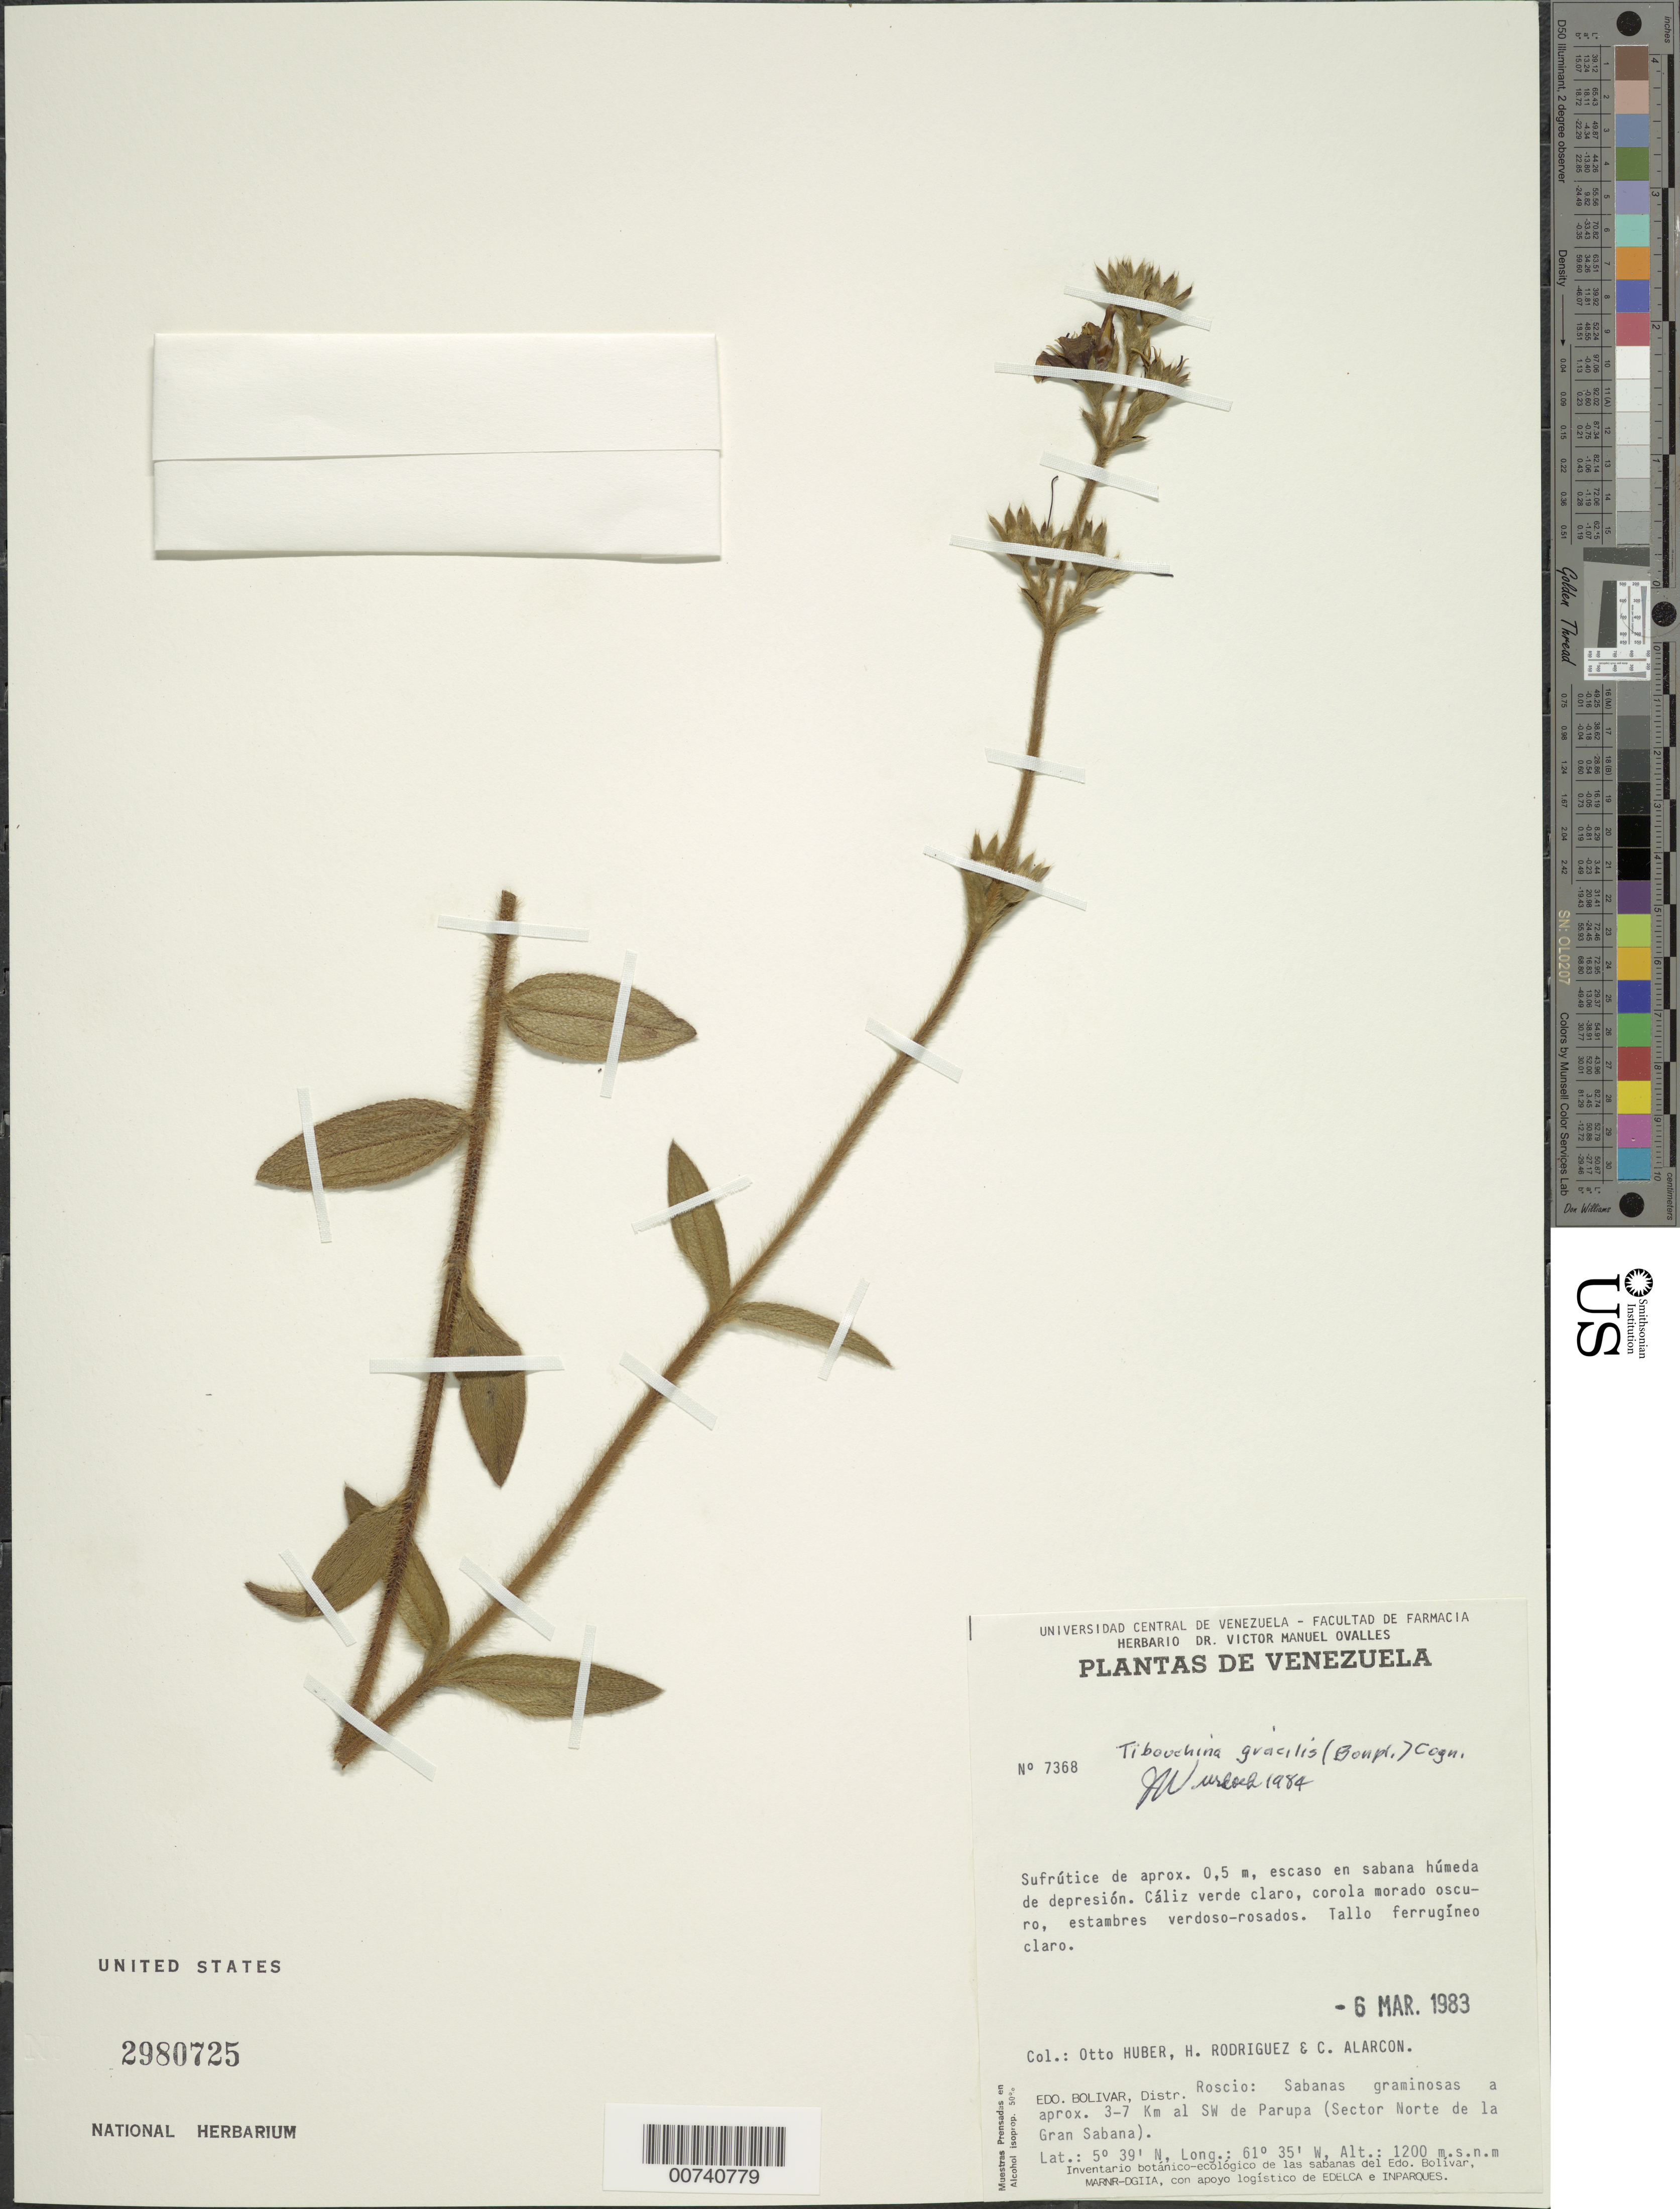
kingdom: Plantae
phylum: Tracheophyta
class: Magnoliopsida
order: Myrtales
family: Melastomataceae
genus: Chaetogastra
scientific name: Chaetogastra gracilis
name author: (Bonpl.) DC.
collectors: O. Huber, H. Rodriguez & C. Alarcon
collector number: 7368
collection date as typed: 6-Mar-83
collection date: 1983-03-06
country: Venezuela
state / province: Bolívar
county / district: Roscio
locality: Parupa, 3-7 km SE, sector N de la Gran Sabana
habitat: Low area of wet savanna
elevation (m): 1200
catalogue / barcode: US 2980725